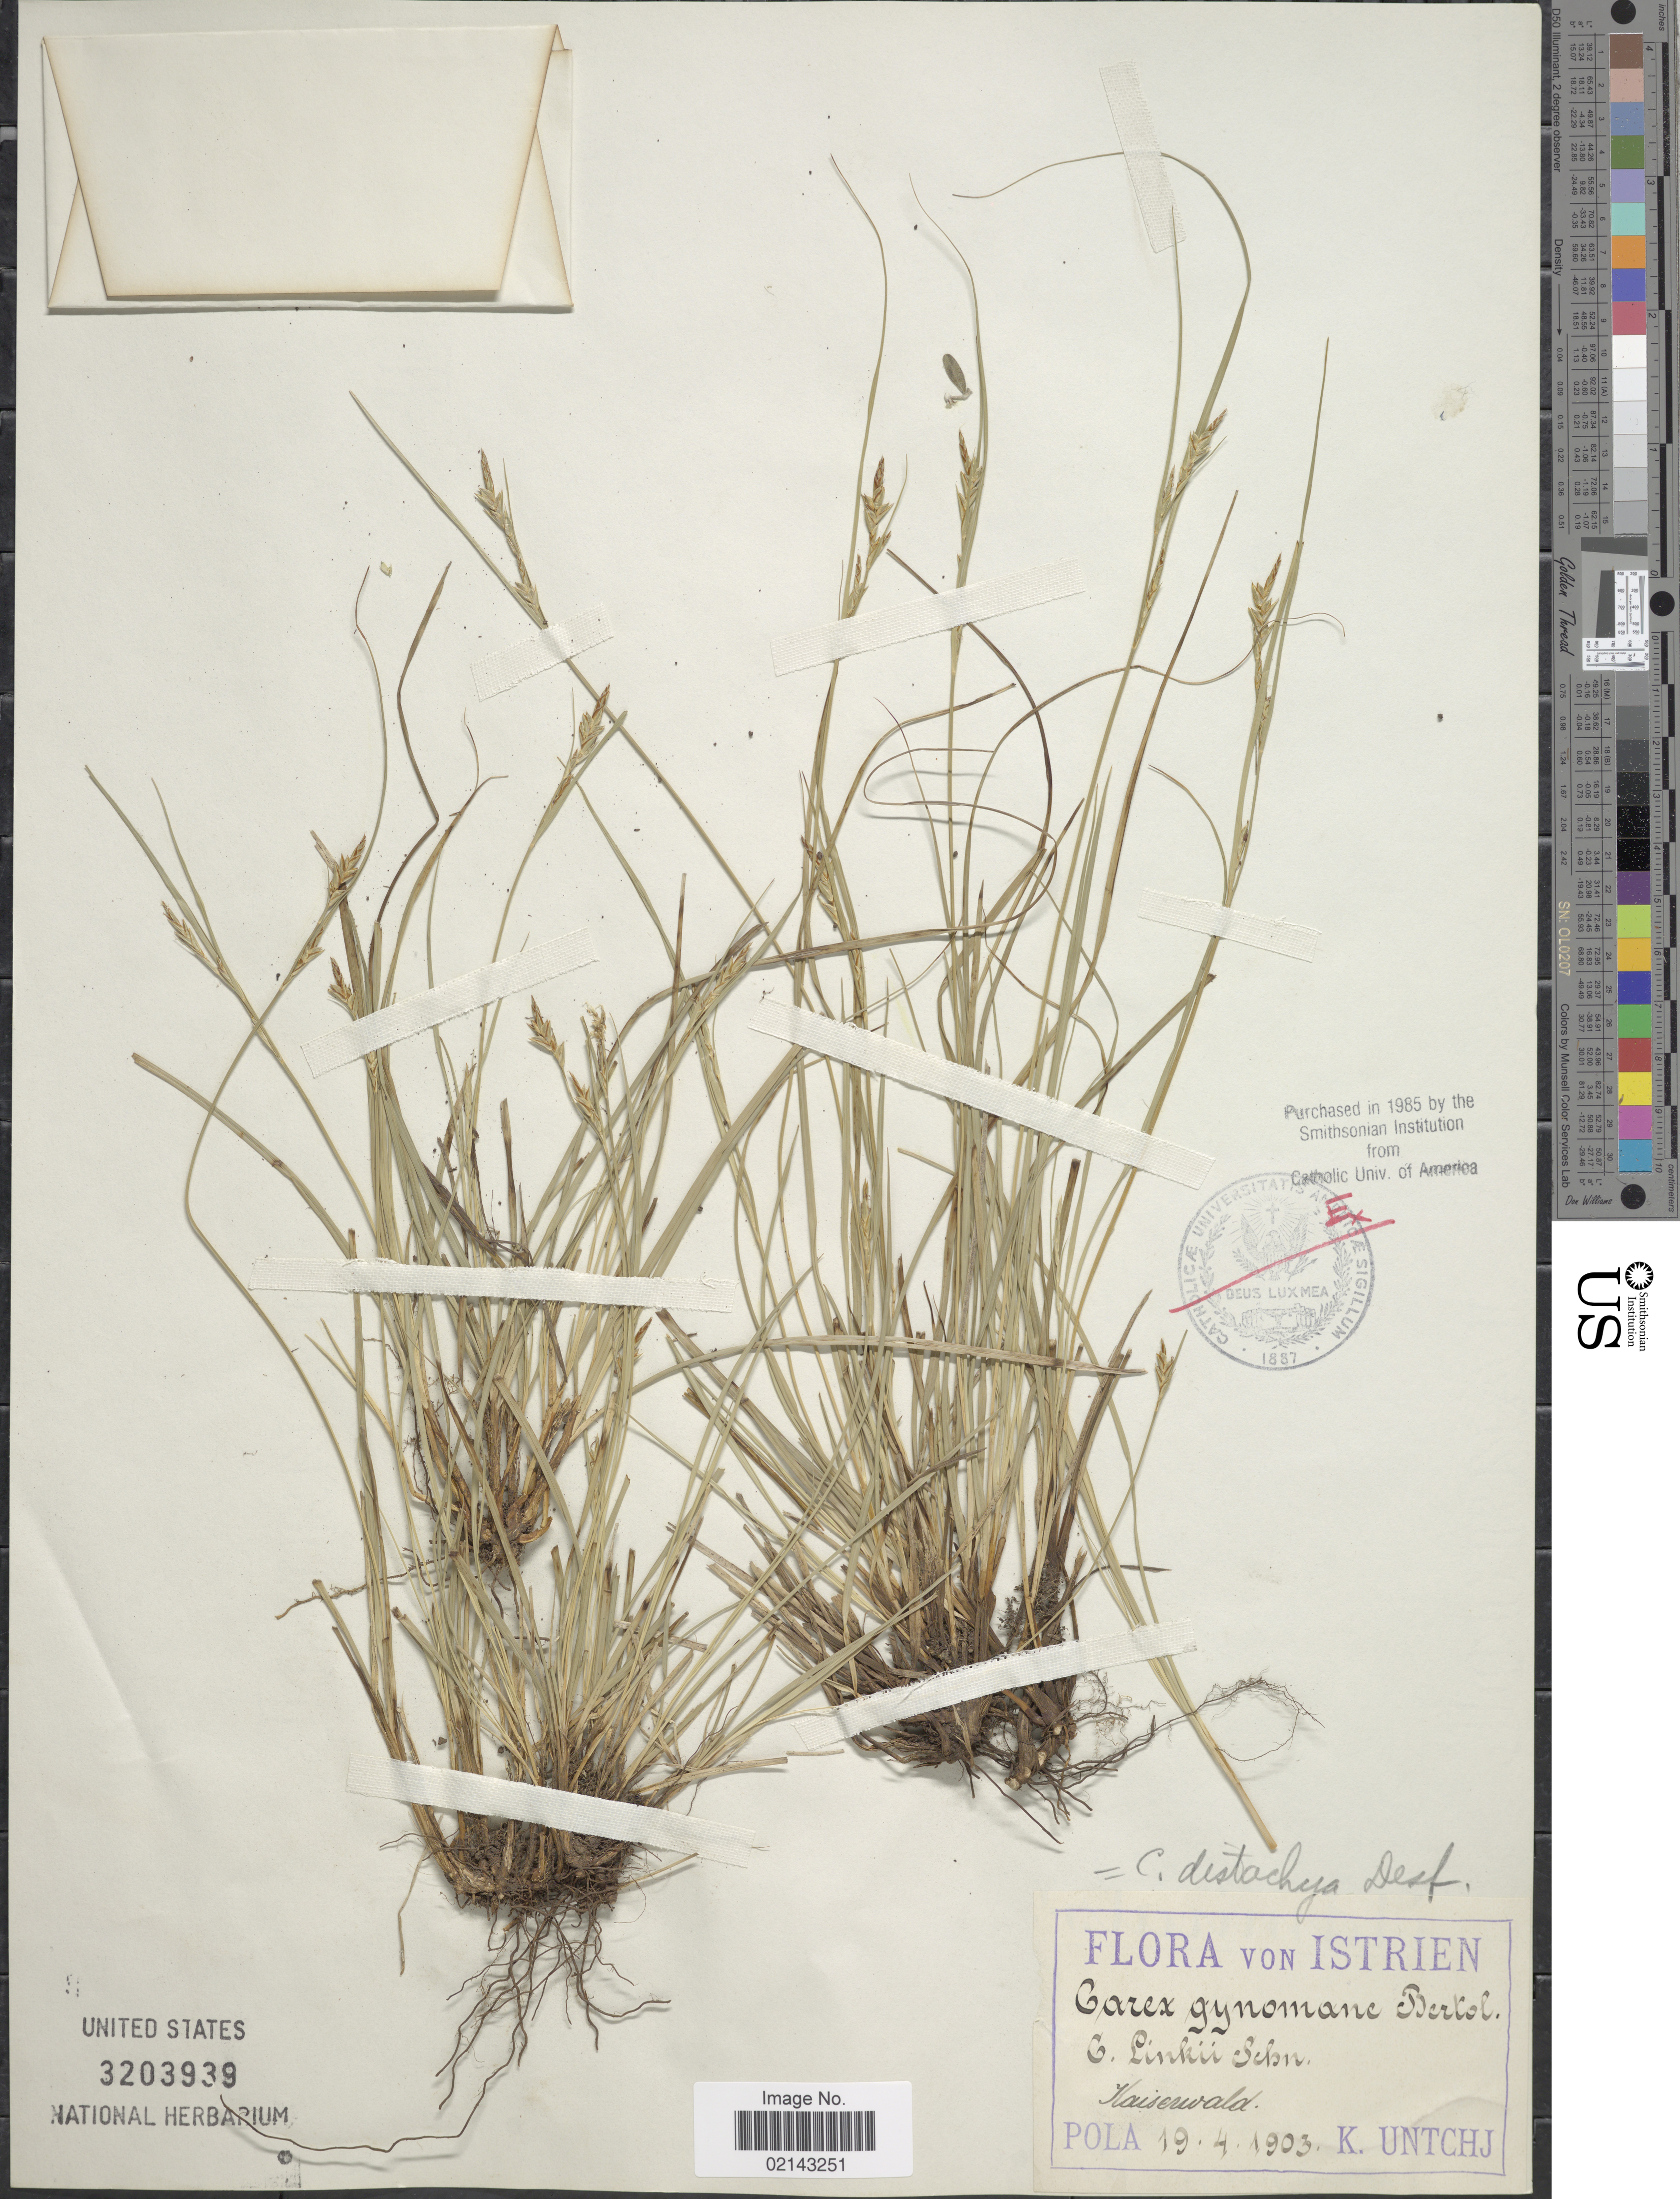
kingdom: Plantae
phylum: Tracheophyta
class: Liliopsida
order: Poales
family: Cyperaceae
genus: Carex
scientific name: Carex distachya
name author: Desf.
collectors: K. Untchj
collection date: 1903-04-19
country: Croatia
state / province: Istria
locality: Istrien, Kaiserwald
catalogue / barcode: US 3203939